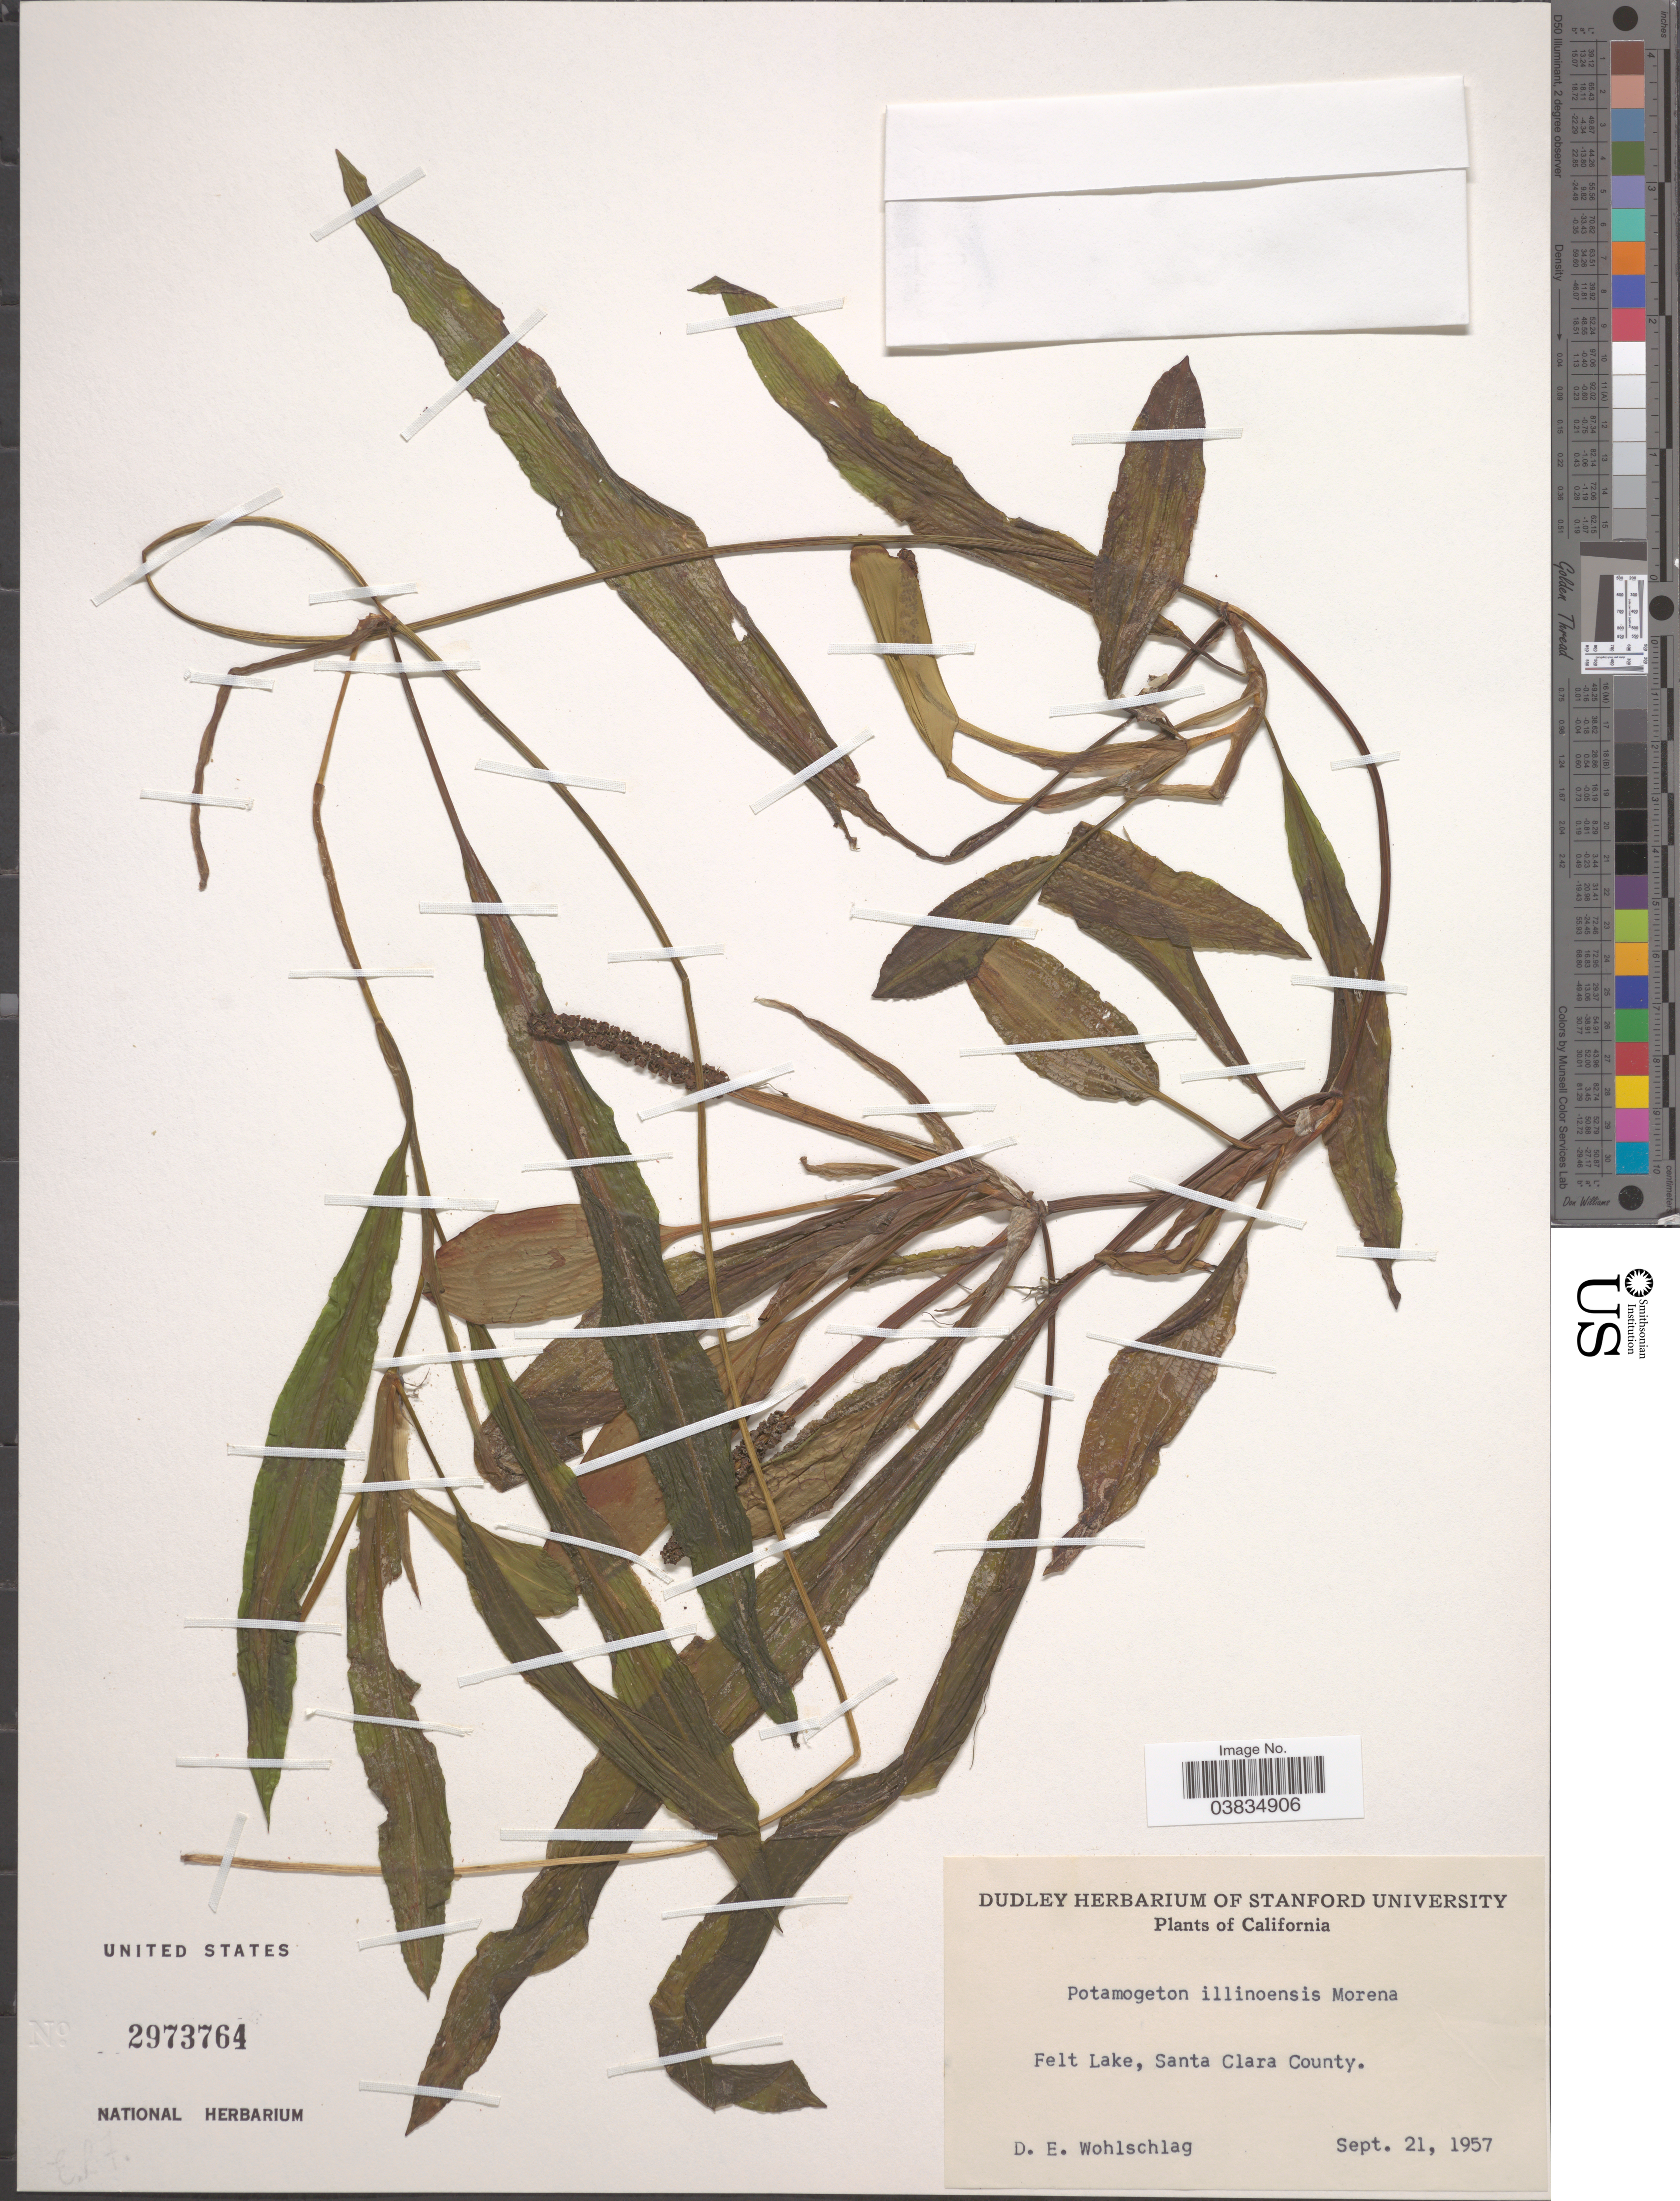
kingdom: Plantae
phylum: Tracheophyta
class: Liliopsida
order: Alismatales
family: Potamogetonaceae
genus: Potamogeton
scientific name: Potamogeton illinoensis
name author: Morong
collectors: D. Wohlschlag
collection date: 1957-09-21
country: United States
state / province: California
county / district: Santa Clara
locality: Felt Lake, Santa Clara County.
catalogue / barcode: US 2973764